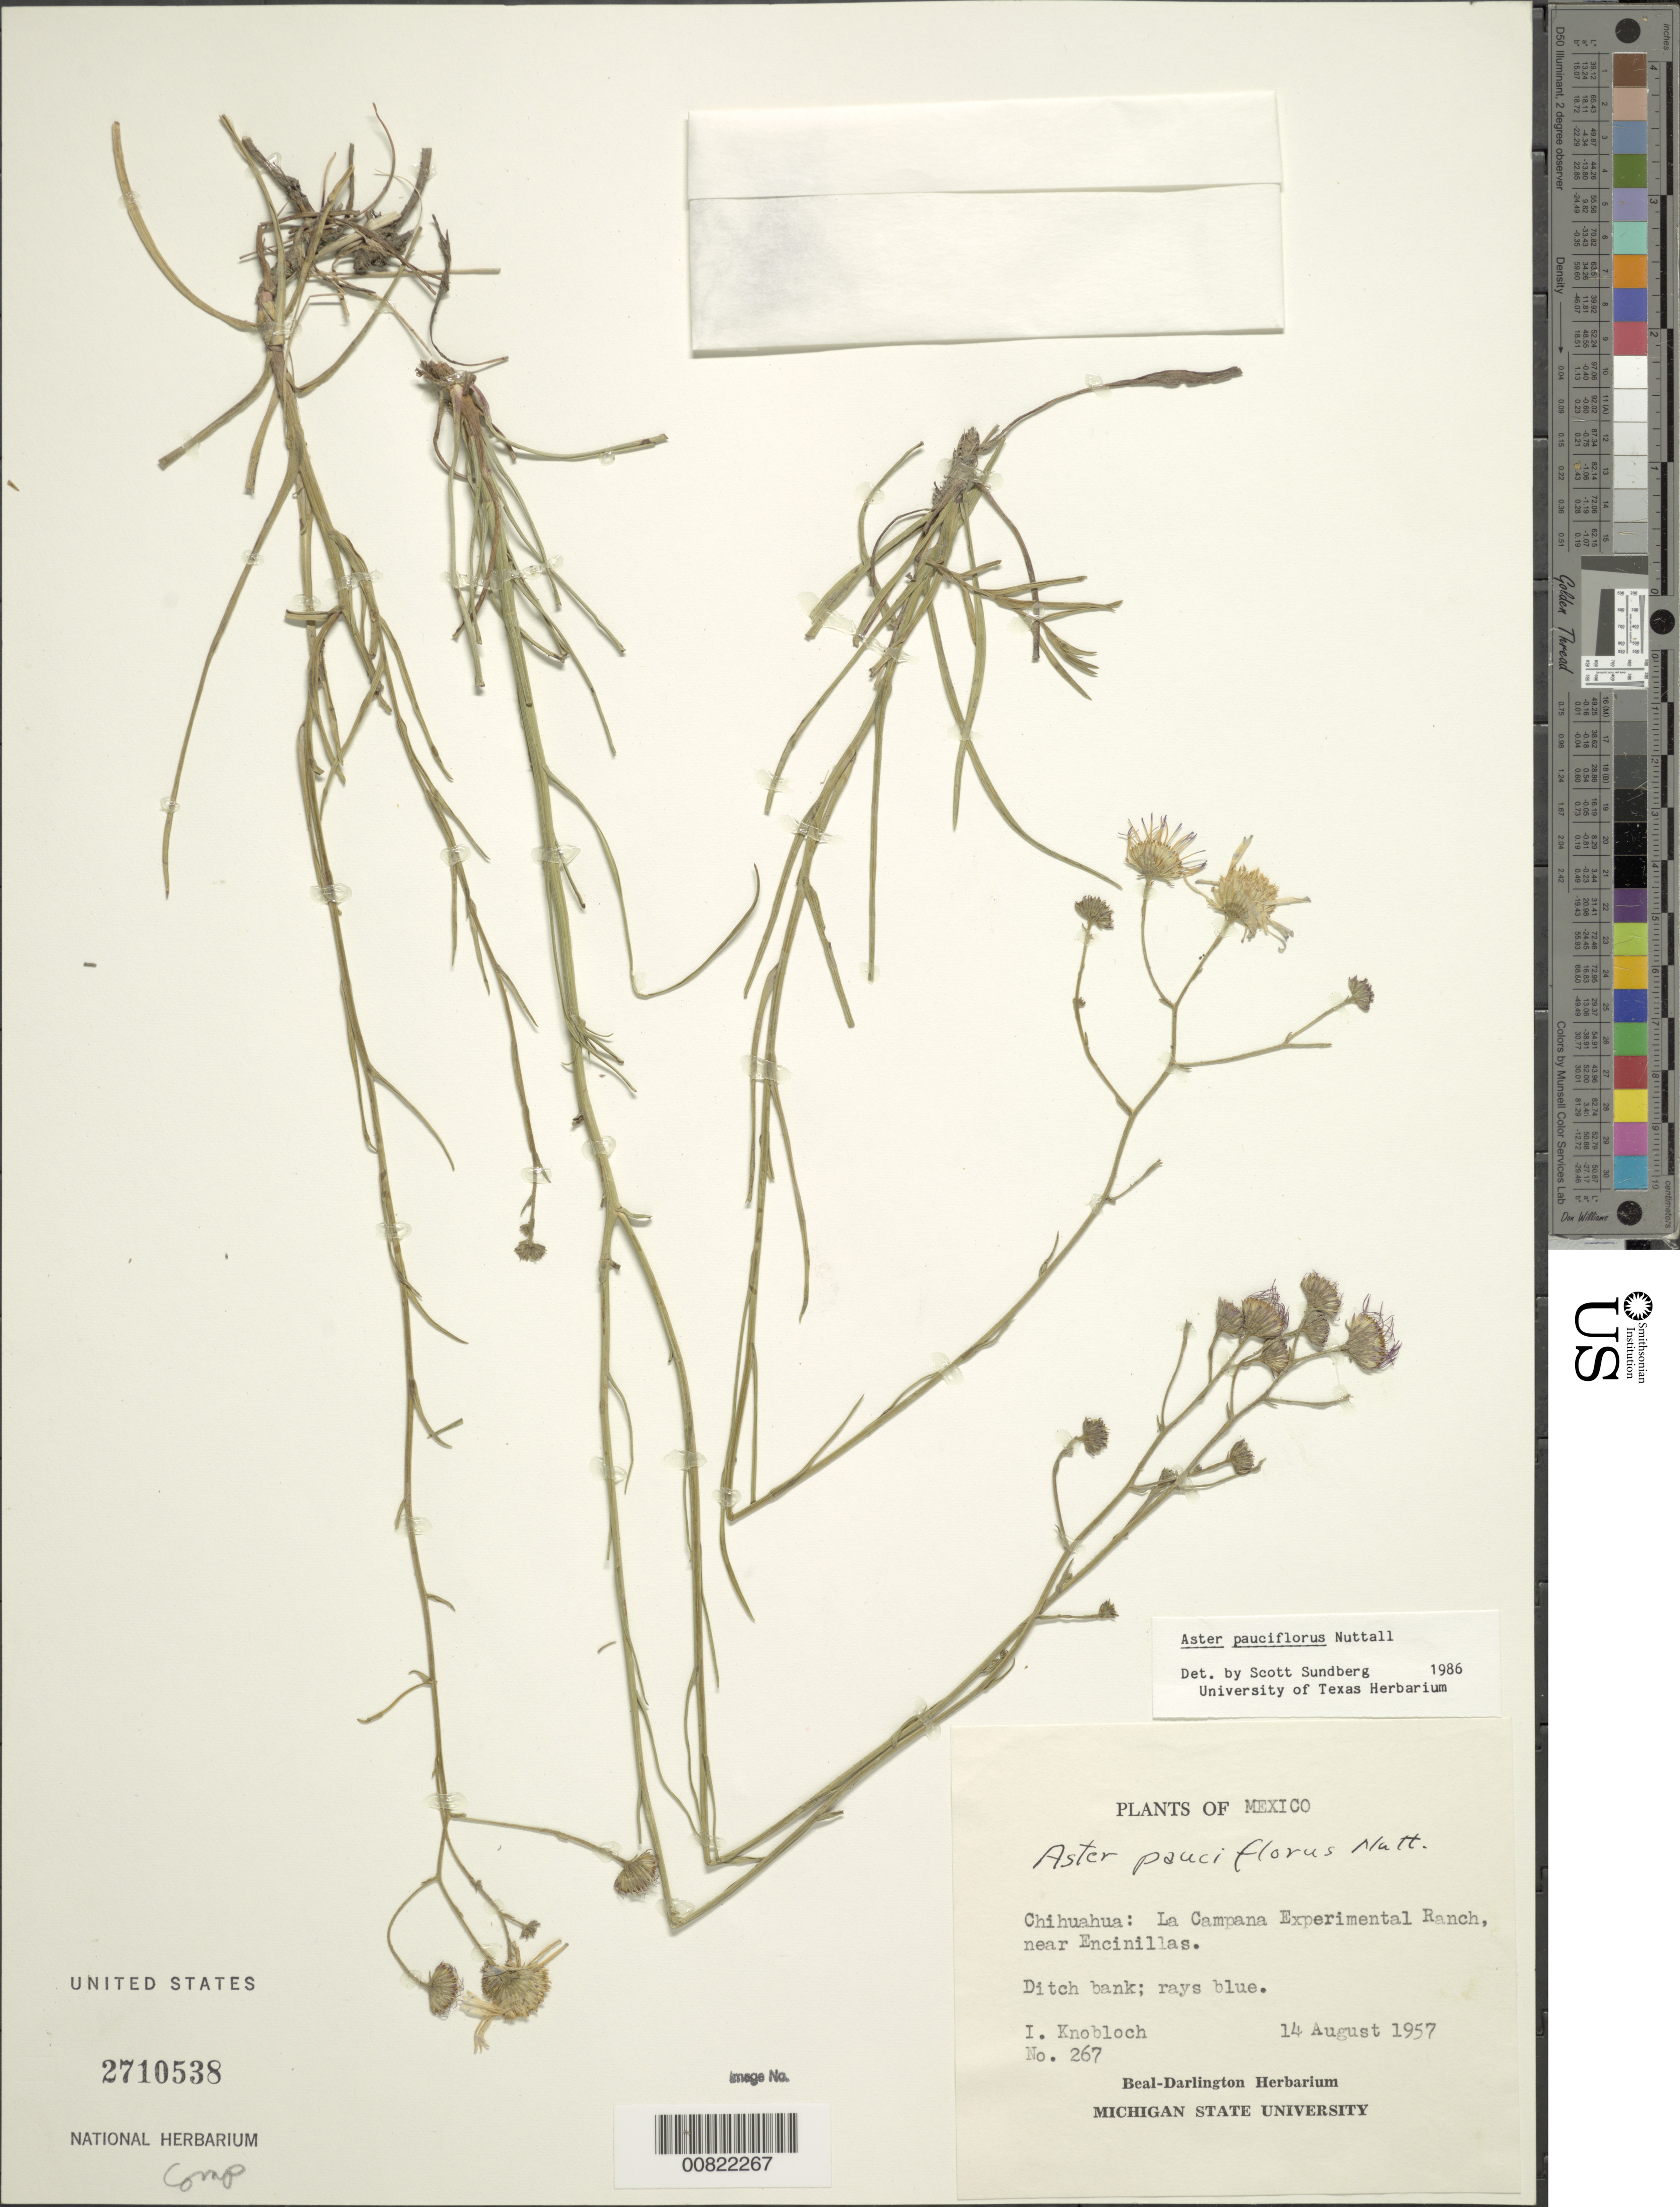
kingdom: Plantae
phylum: Tracheophyta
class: Magnoliopsida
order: Asterales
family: Asteraceae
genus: Almutaster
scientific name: Almutaster pauciflorus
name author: (Nutt.) Á. Löve & D. Löve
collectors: I. W. Knobloch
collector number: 267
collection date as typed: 14 Aug 1957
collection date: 1957-08-14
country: Mexico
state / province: Chihuahua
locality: La Campana Experimental Ranch, near Encinillas, Chihuahua.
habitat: Ditch bank.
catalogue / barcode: US 2710538